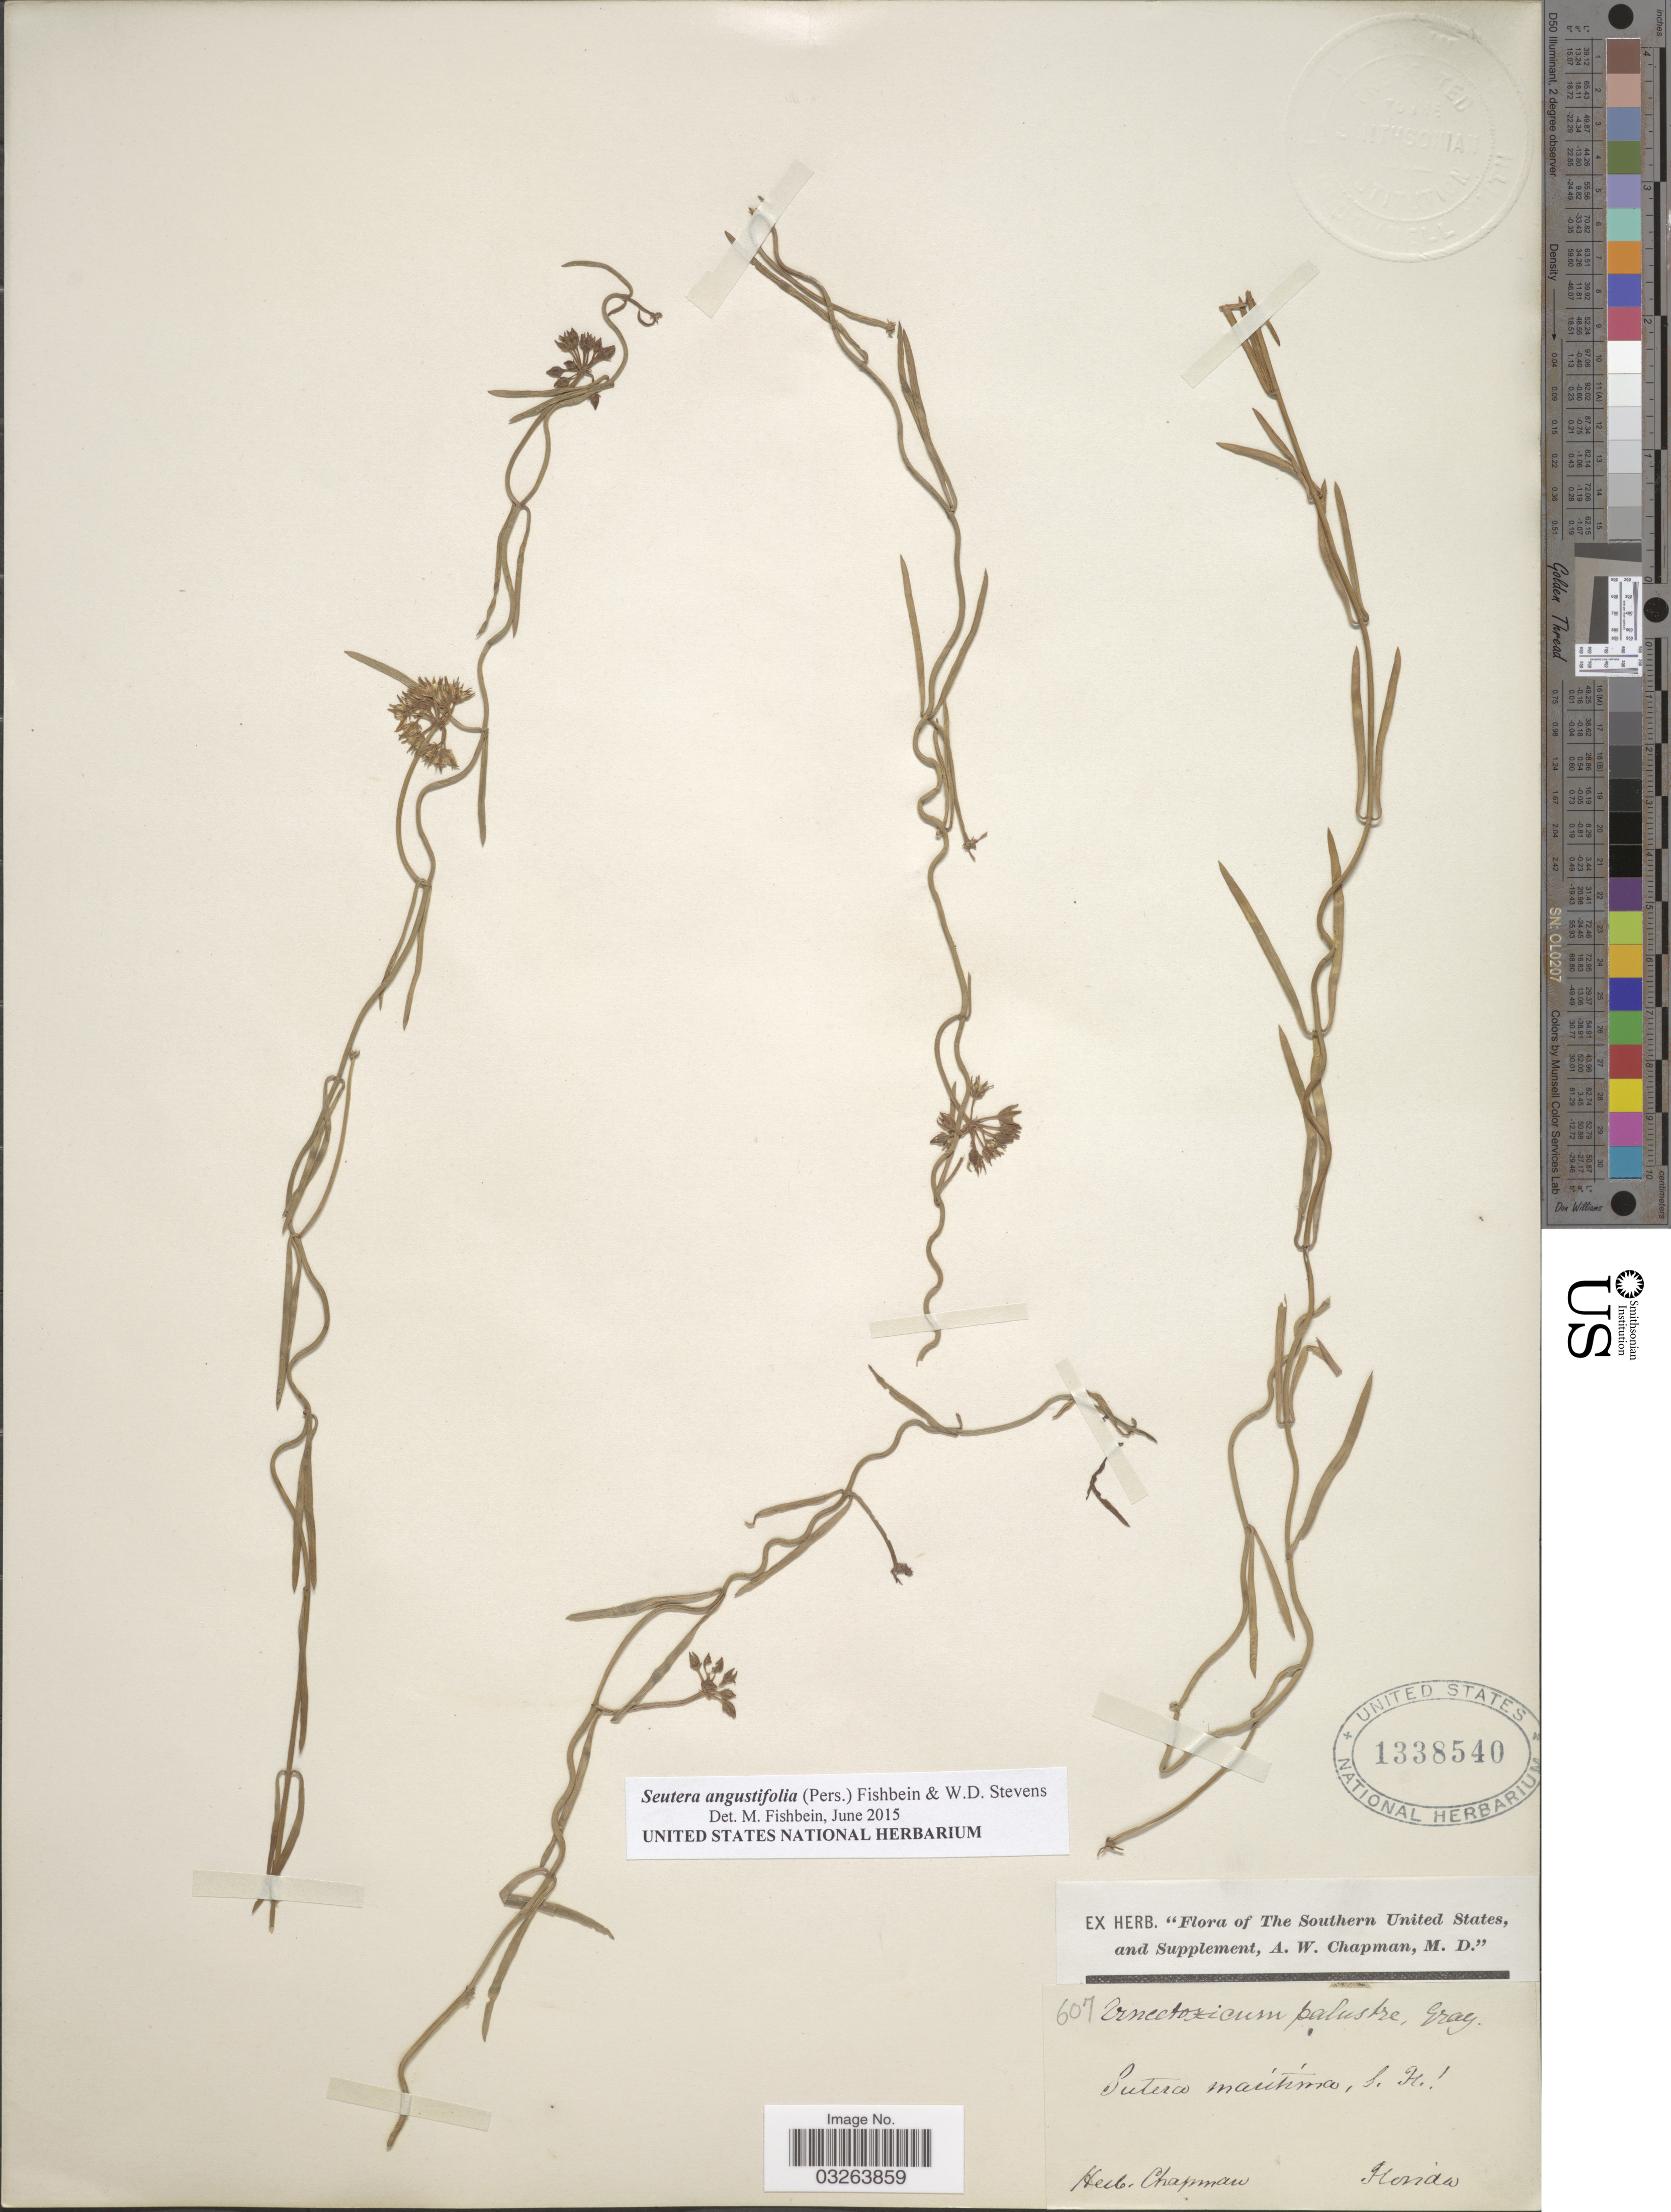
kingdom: Plantae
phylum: Tracheophyta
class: Magnoliopsida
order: Gentianales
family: Apocynaceae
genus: Seutera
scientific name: Seutera angustifolia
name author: Fishbein & W.D. Stevens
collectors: ex herb. Chapman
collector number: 607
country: United States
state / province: Florida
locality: The Southern United States and Supplement.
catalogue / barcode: US 1338540